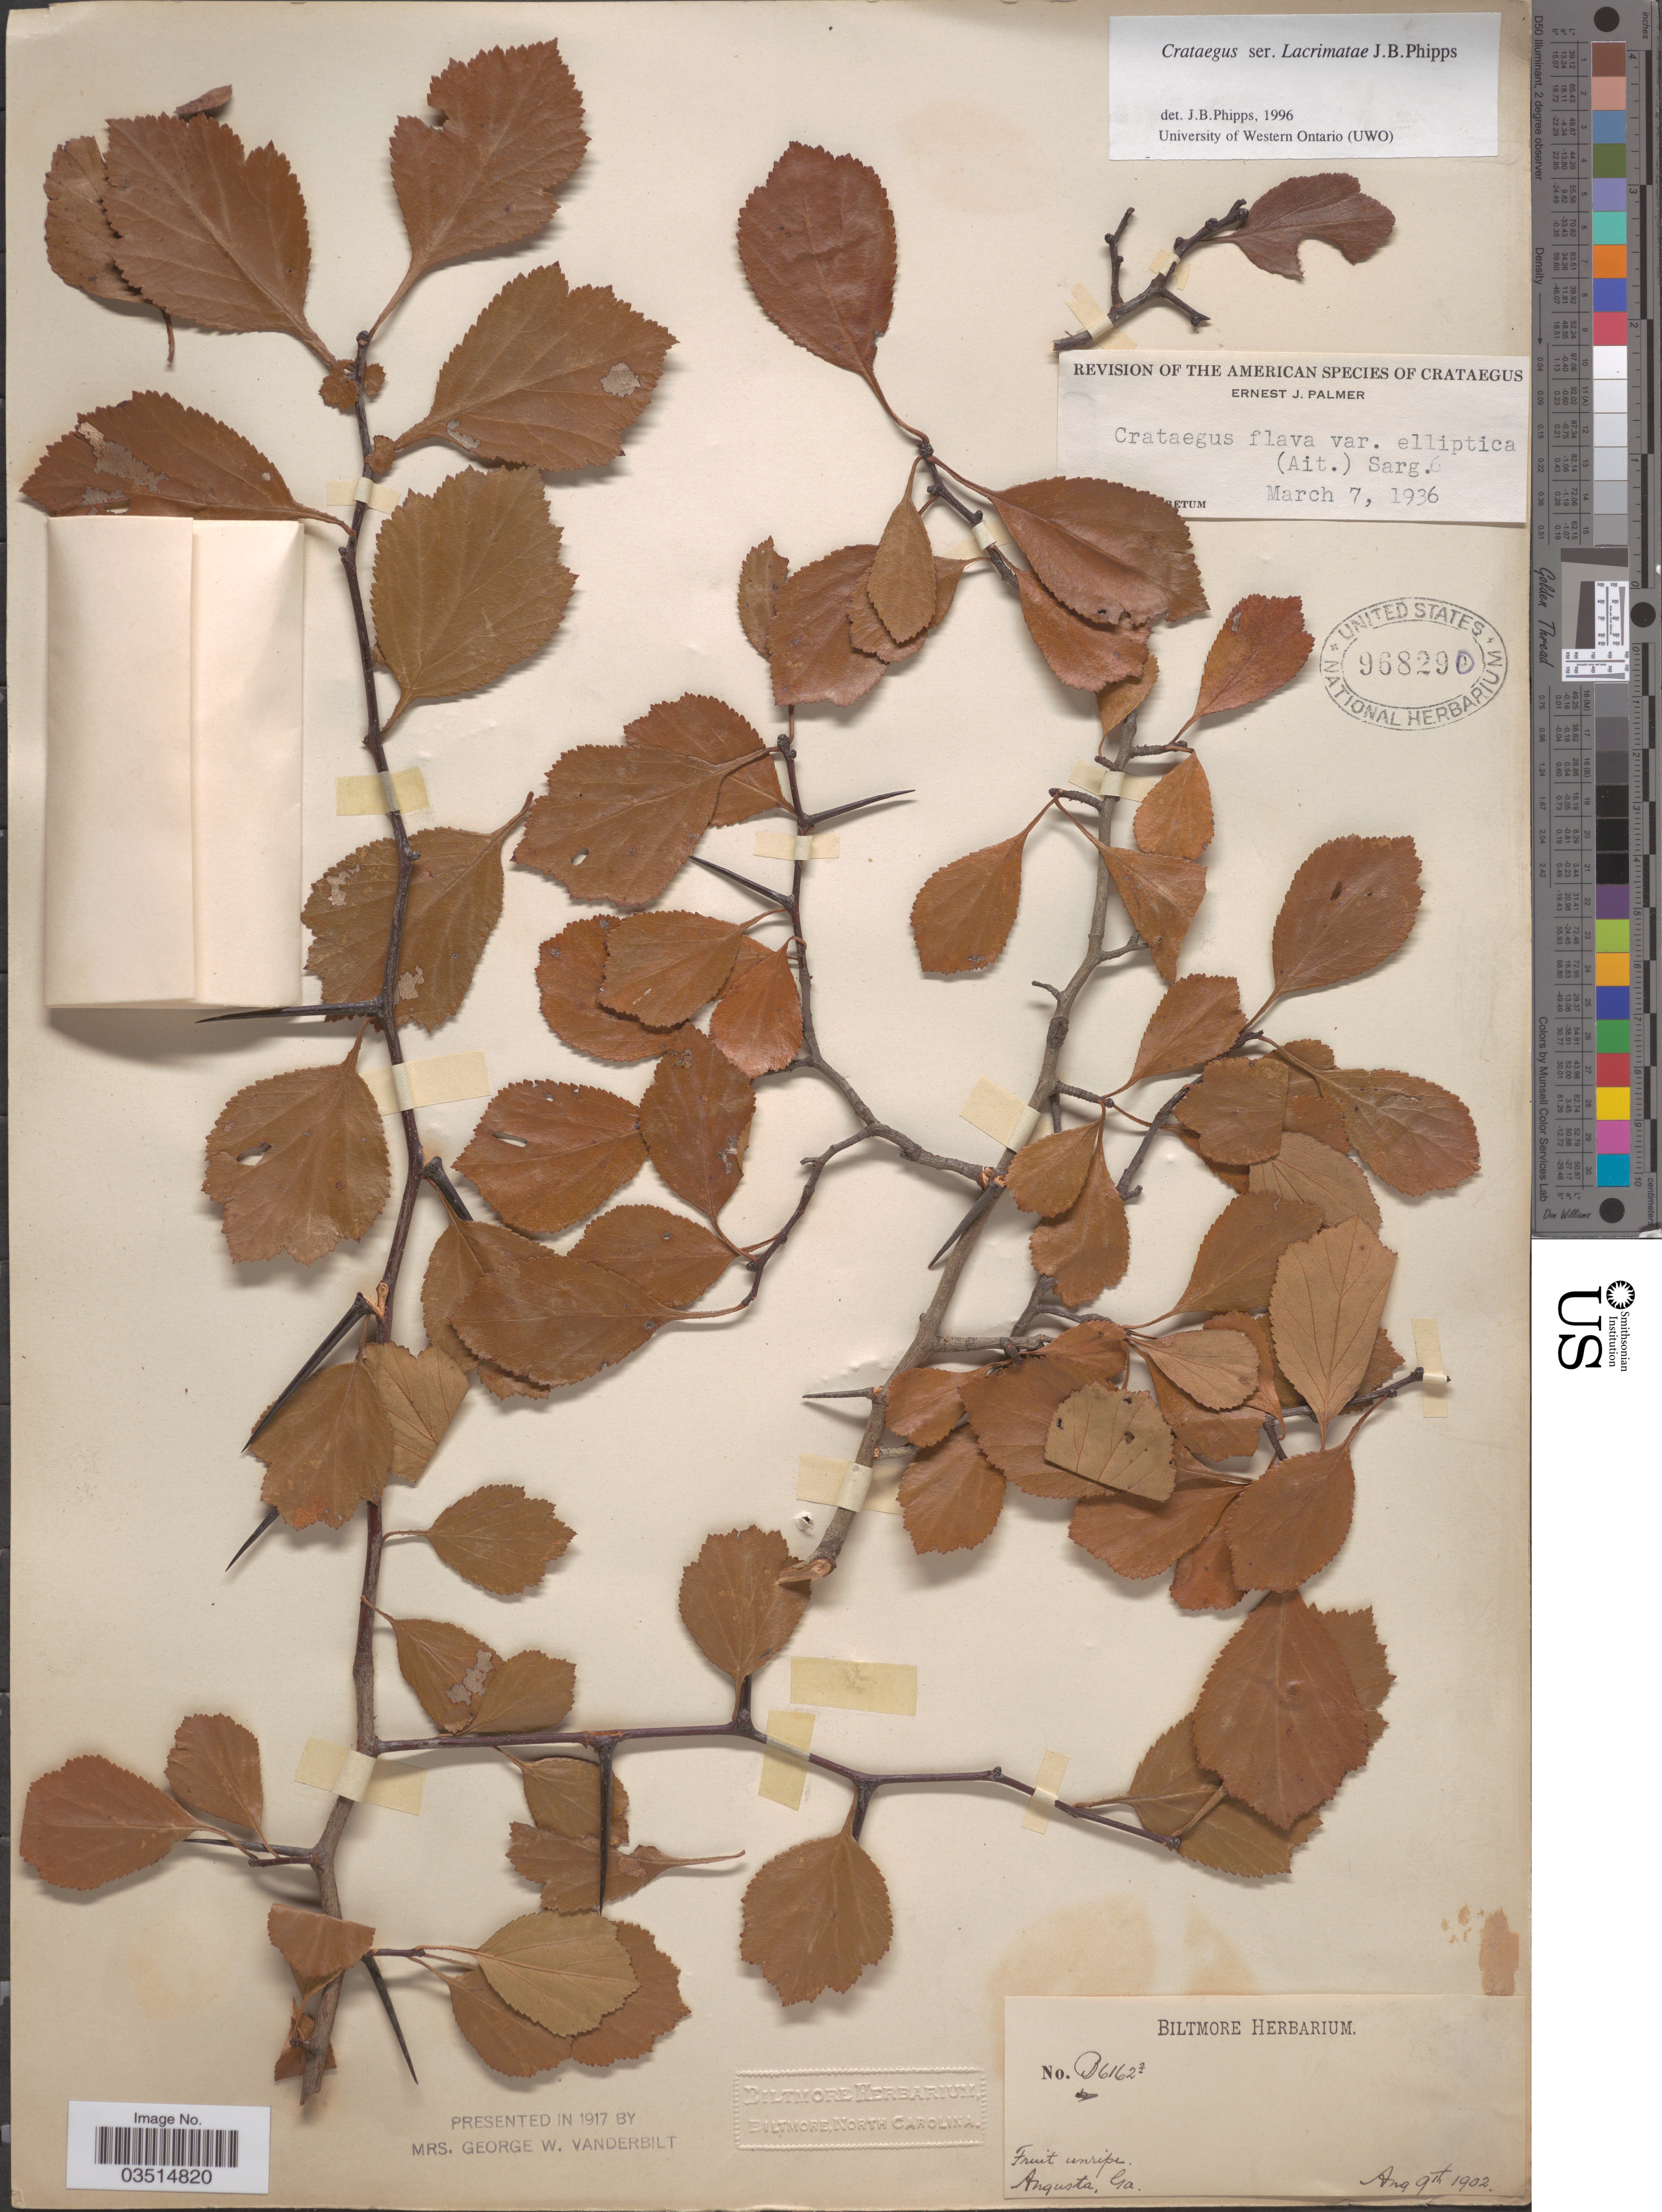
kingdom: Plantae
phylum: Tracheophyta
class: Magnoliopsida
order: Rosales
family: Rosaceae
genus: Crataegus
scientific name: Crataegus flava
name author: Aiton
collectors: ex herb. Biltmore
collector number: B61622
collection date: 1902-08-09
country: United States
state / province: Georgia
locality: Augusta.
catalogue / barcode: US 968290